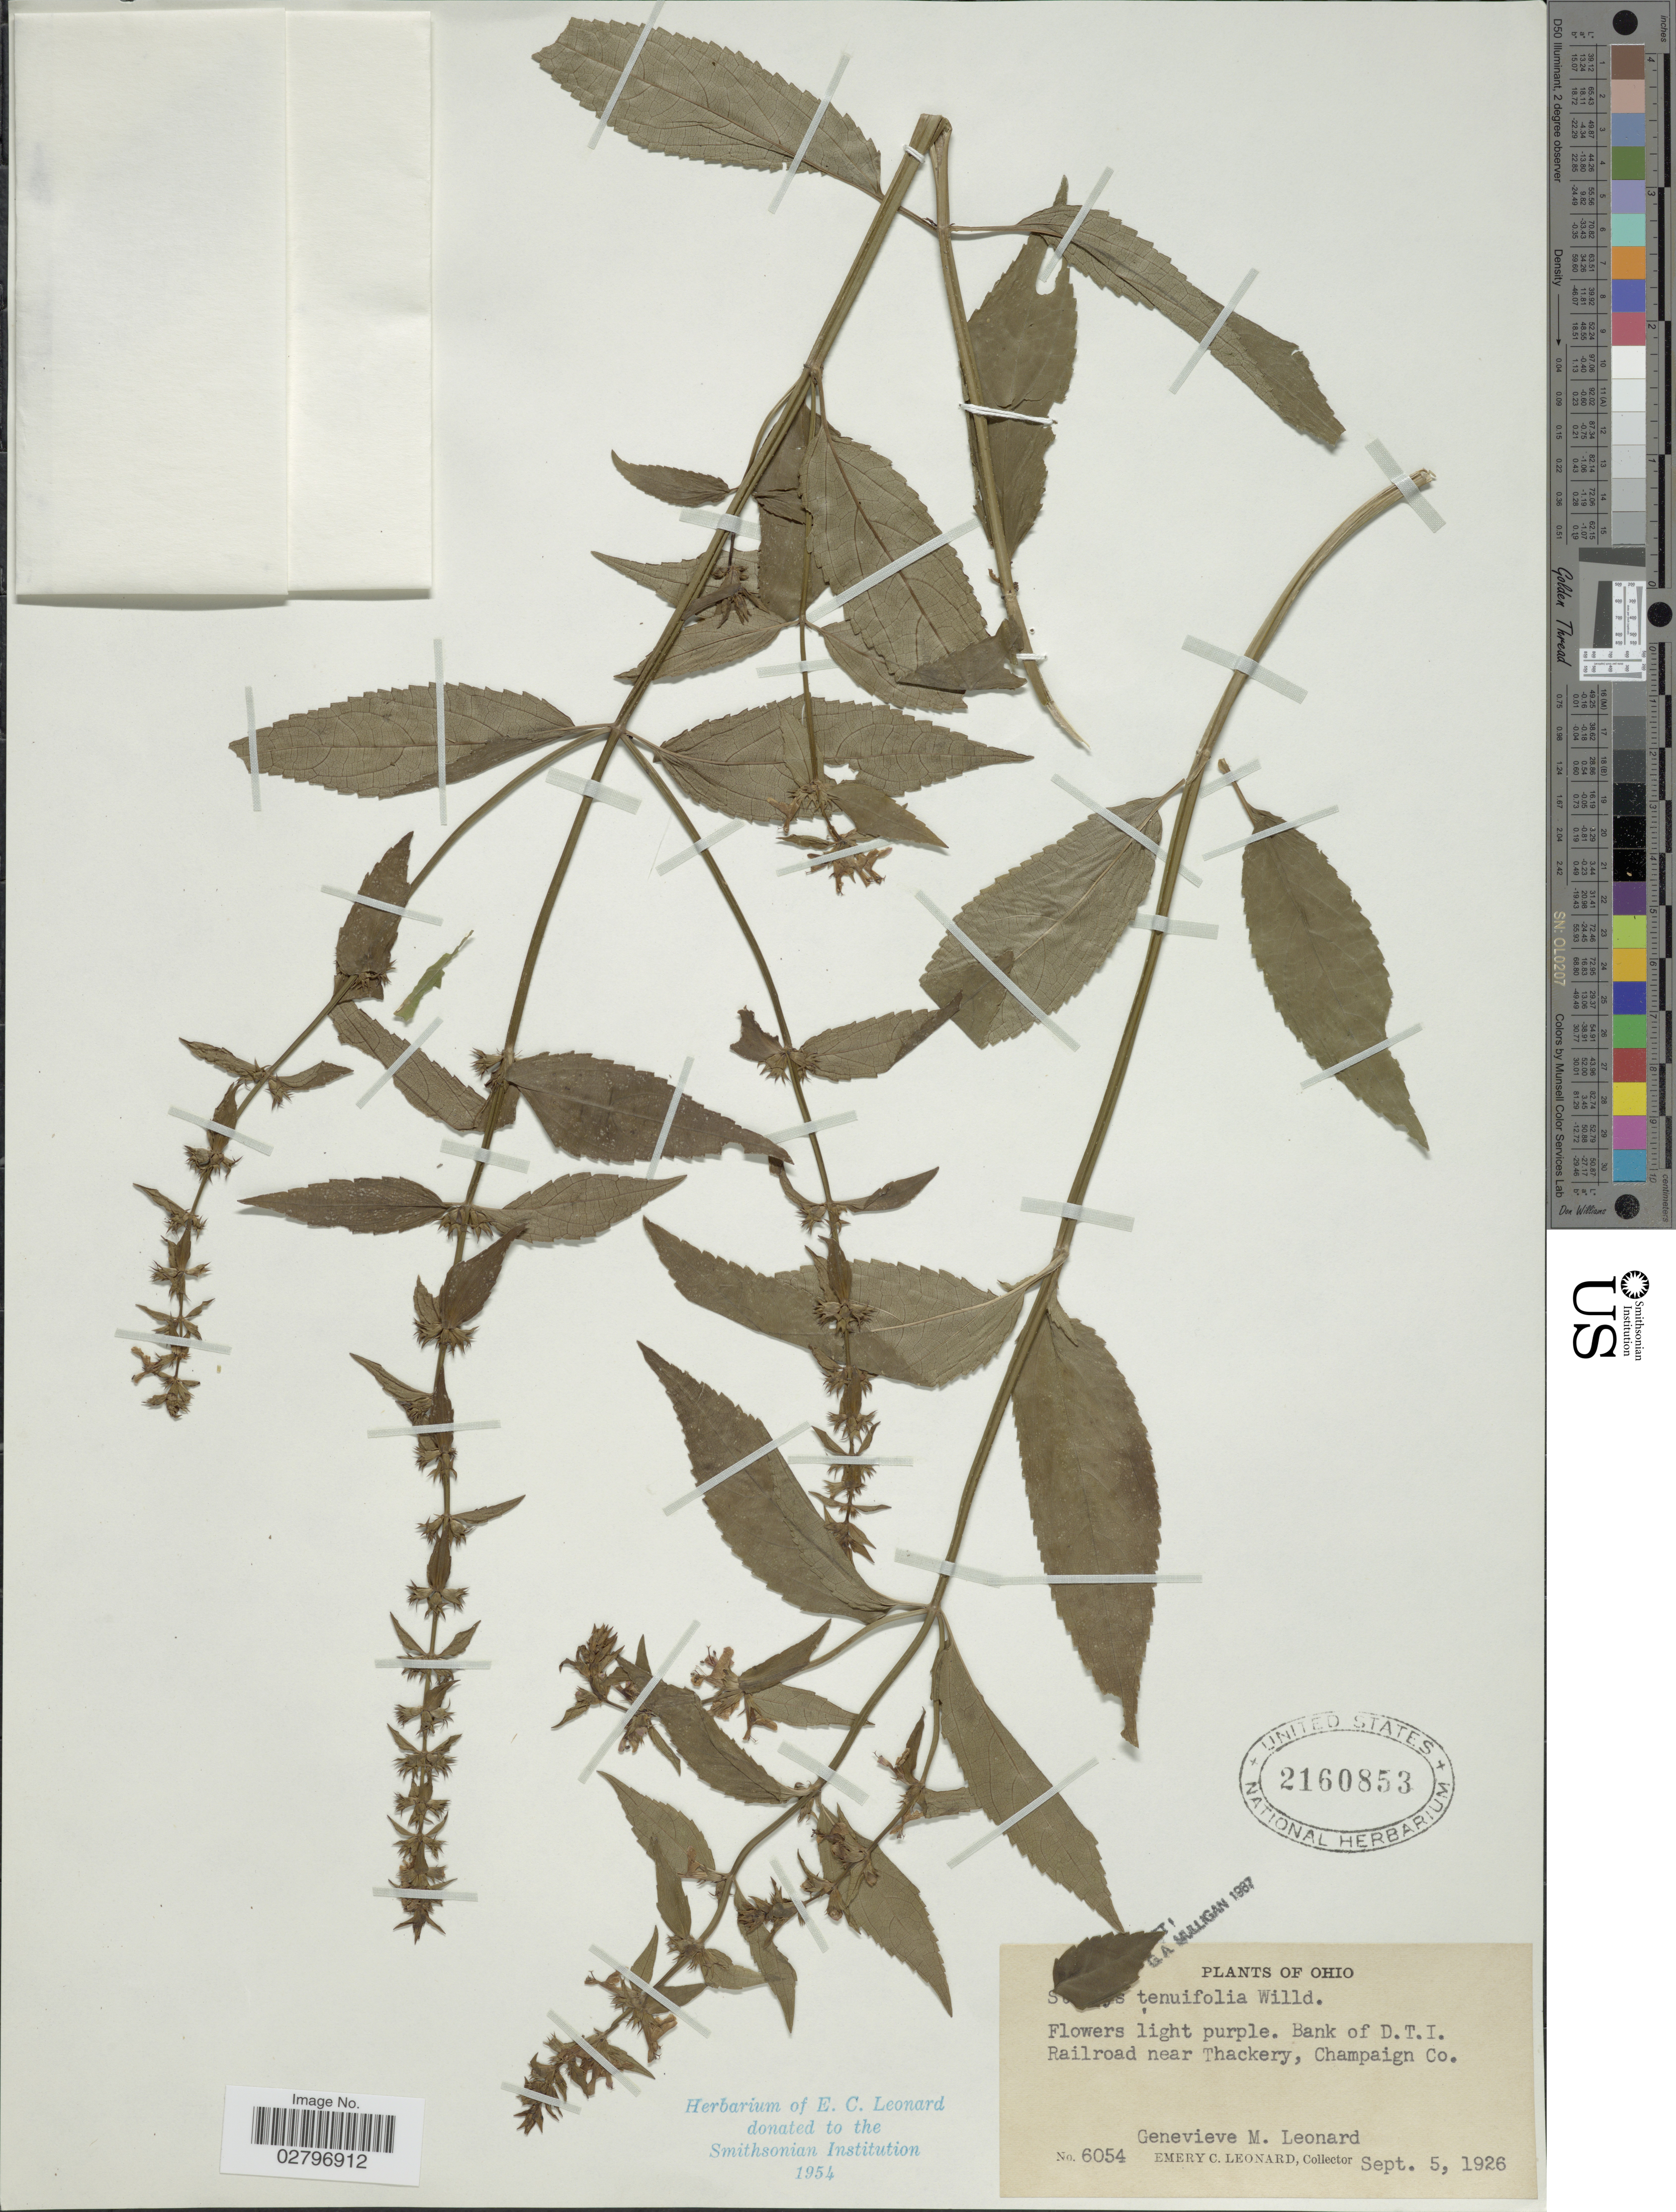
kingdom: Plantae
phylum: Tracheophyta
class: Magnoliopsida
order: Lamiales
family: Lamiaceae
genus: Stachys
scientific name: Stachys tenuifolia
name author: Willd.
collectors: G. M. Leonard & E. C. Leonard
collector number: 6054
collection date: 1926-09-05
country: United States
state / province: Ohio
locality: Bank of D.T.I. Railroad near Thackery, Champaign Co.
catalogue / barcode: US 2160853